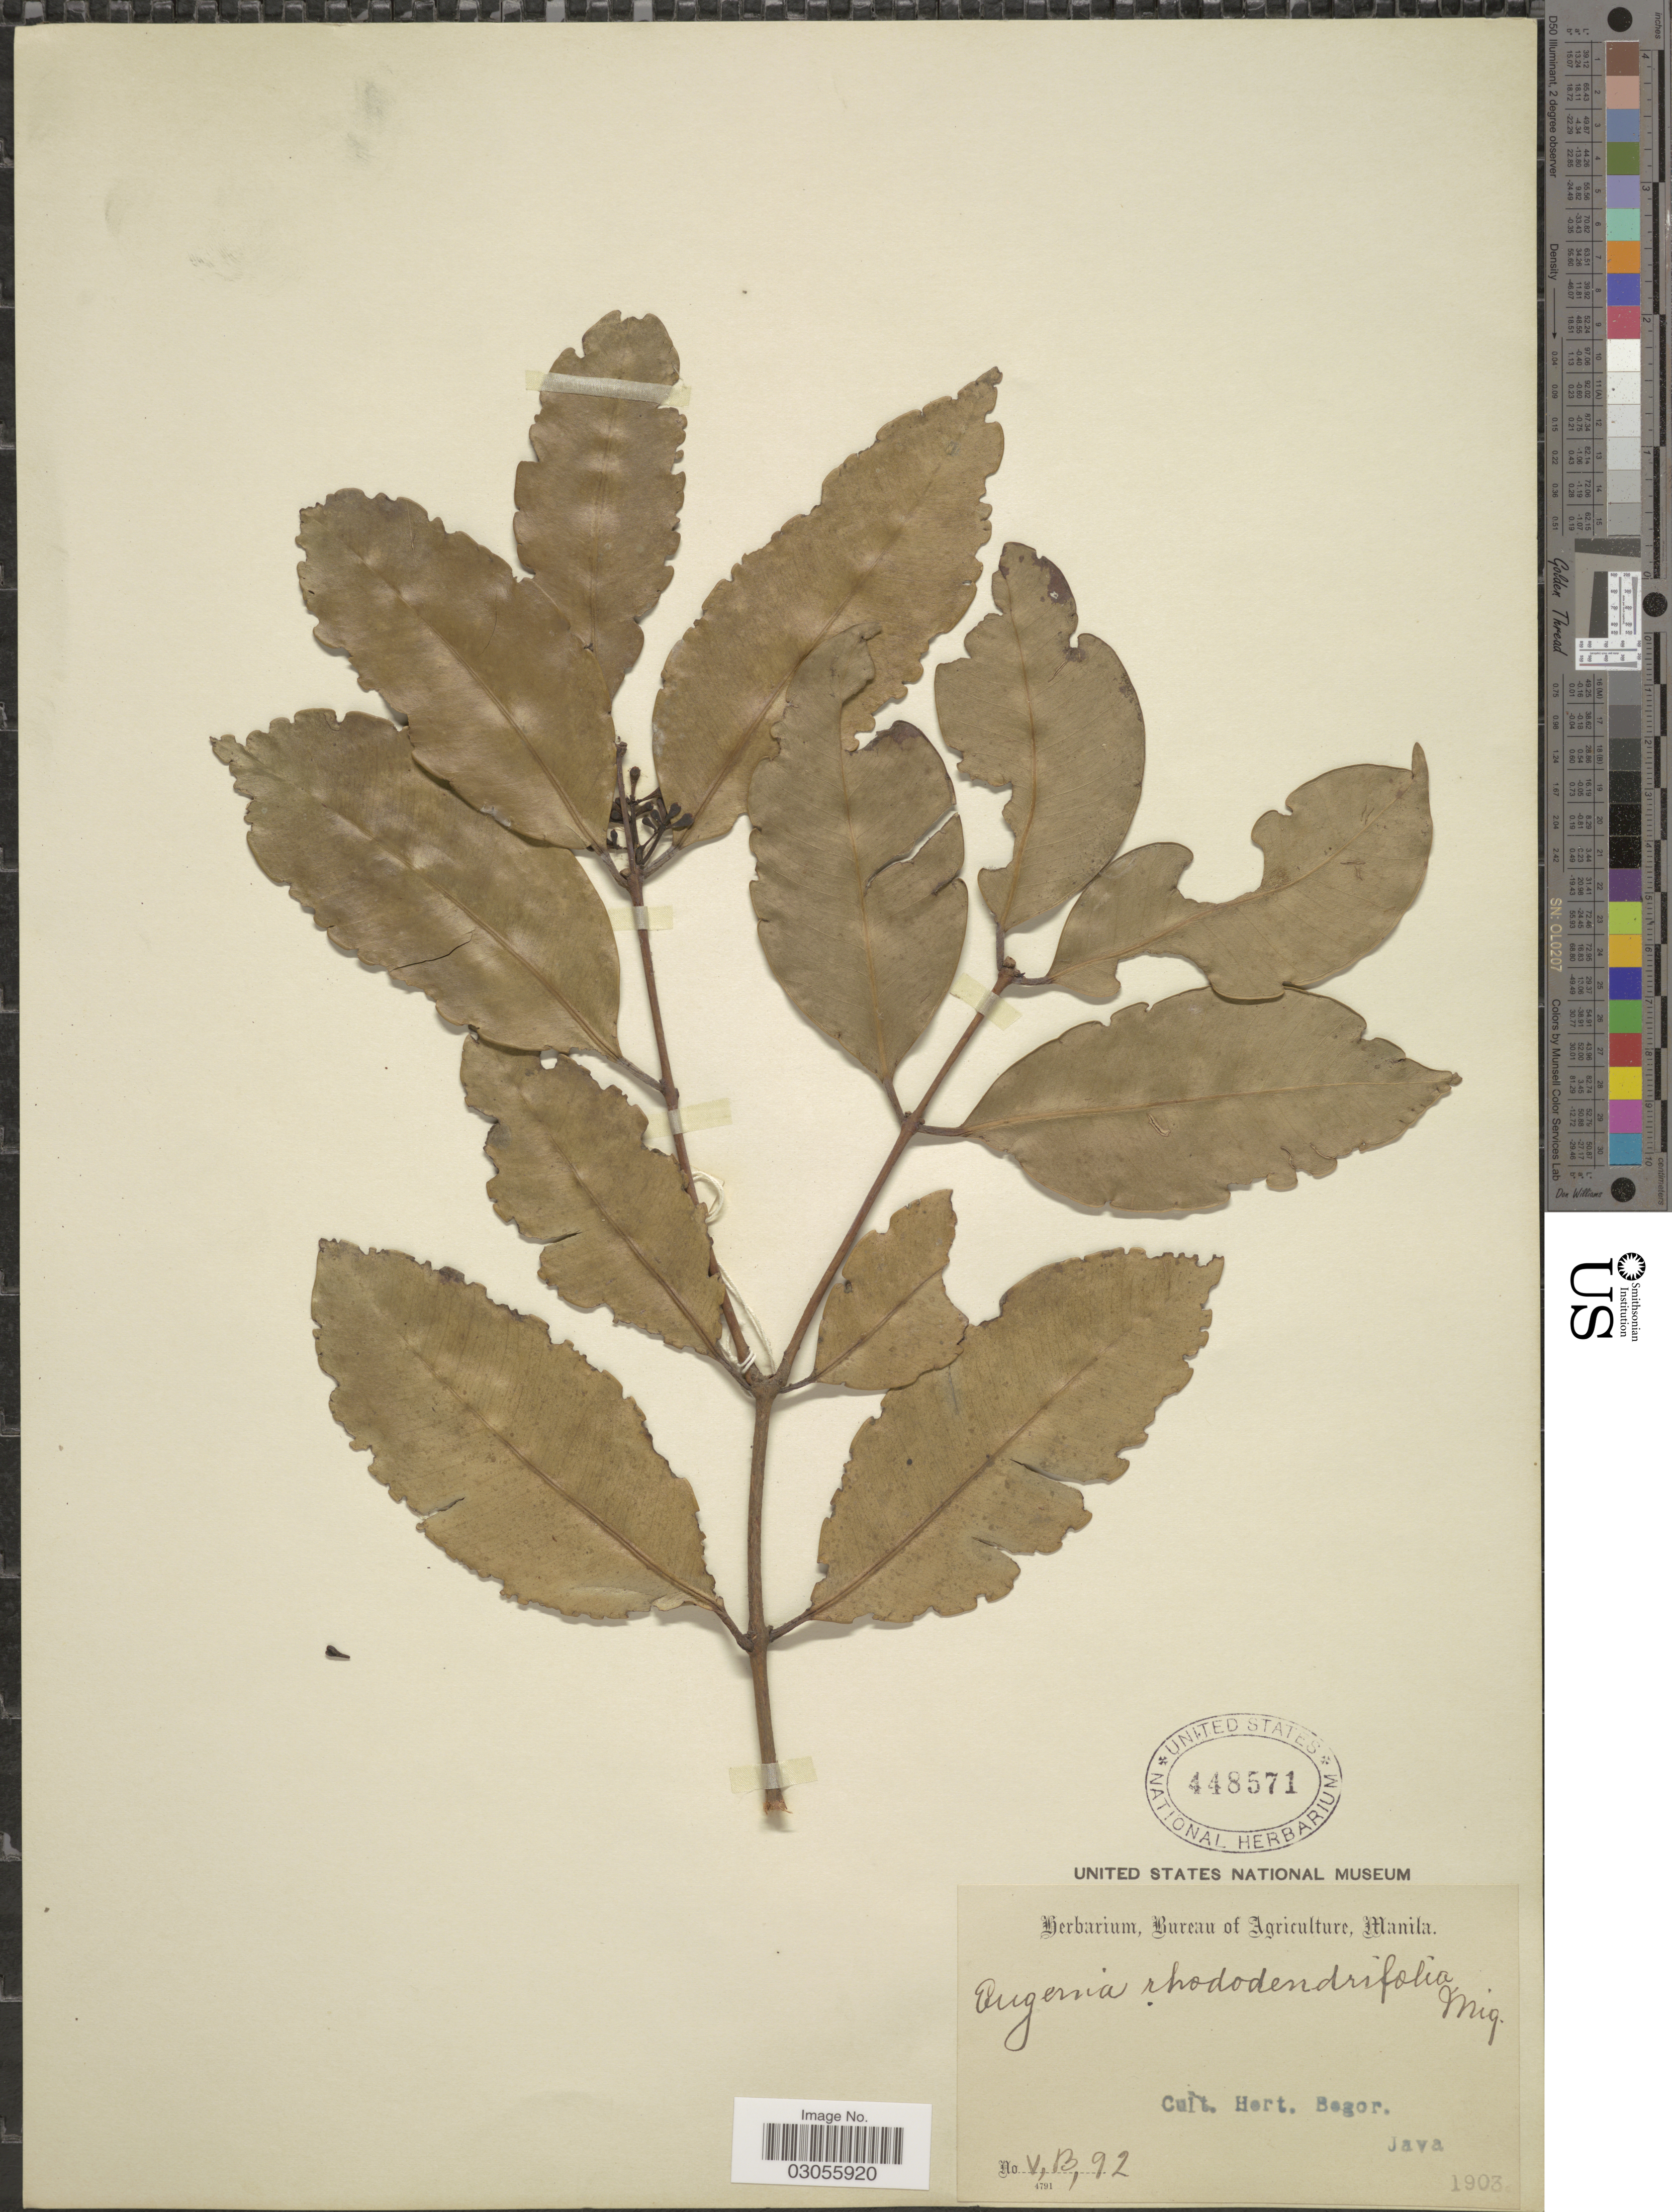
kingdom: Plantae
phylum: Tracheophyta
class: Magnoliopsida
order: Myrtales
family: Myrtaceae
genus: Syzygium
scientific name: Syzygium claviflorum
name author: (Roxb.) Wall. ex Steud.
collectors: Ex herb. Bureau of Agriculture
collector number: V,B,92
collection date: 1903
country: Indonesia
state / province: Java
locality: Hort. Bogor.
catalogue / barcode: US 448571